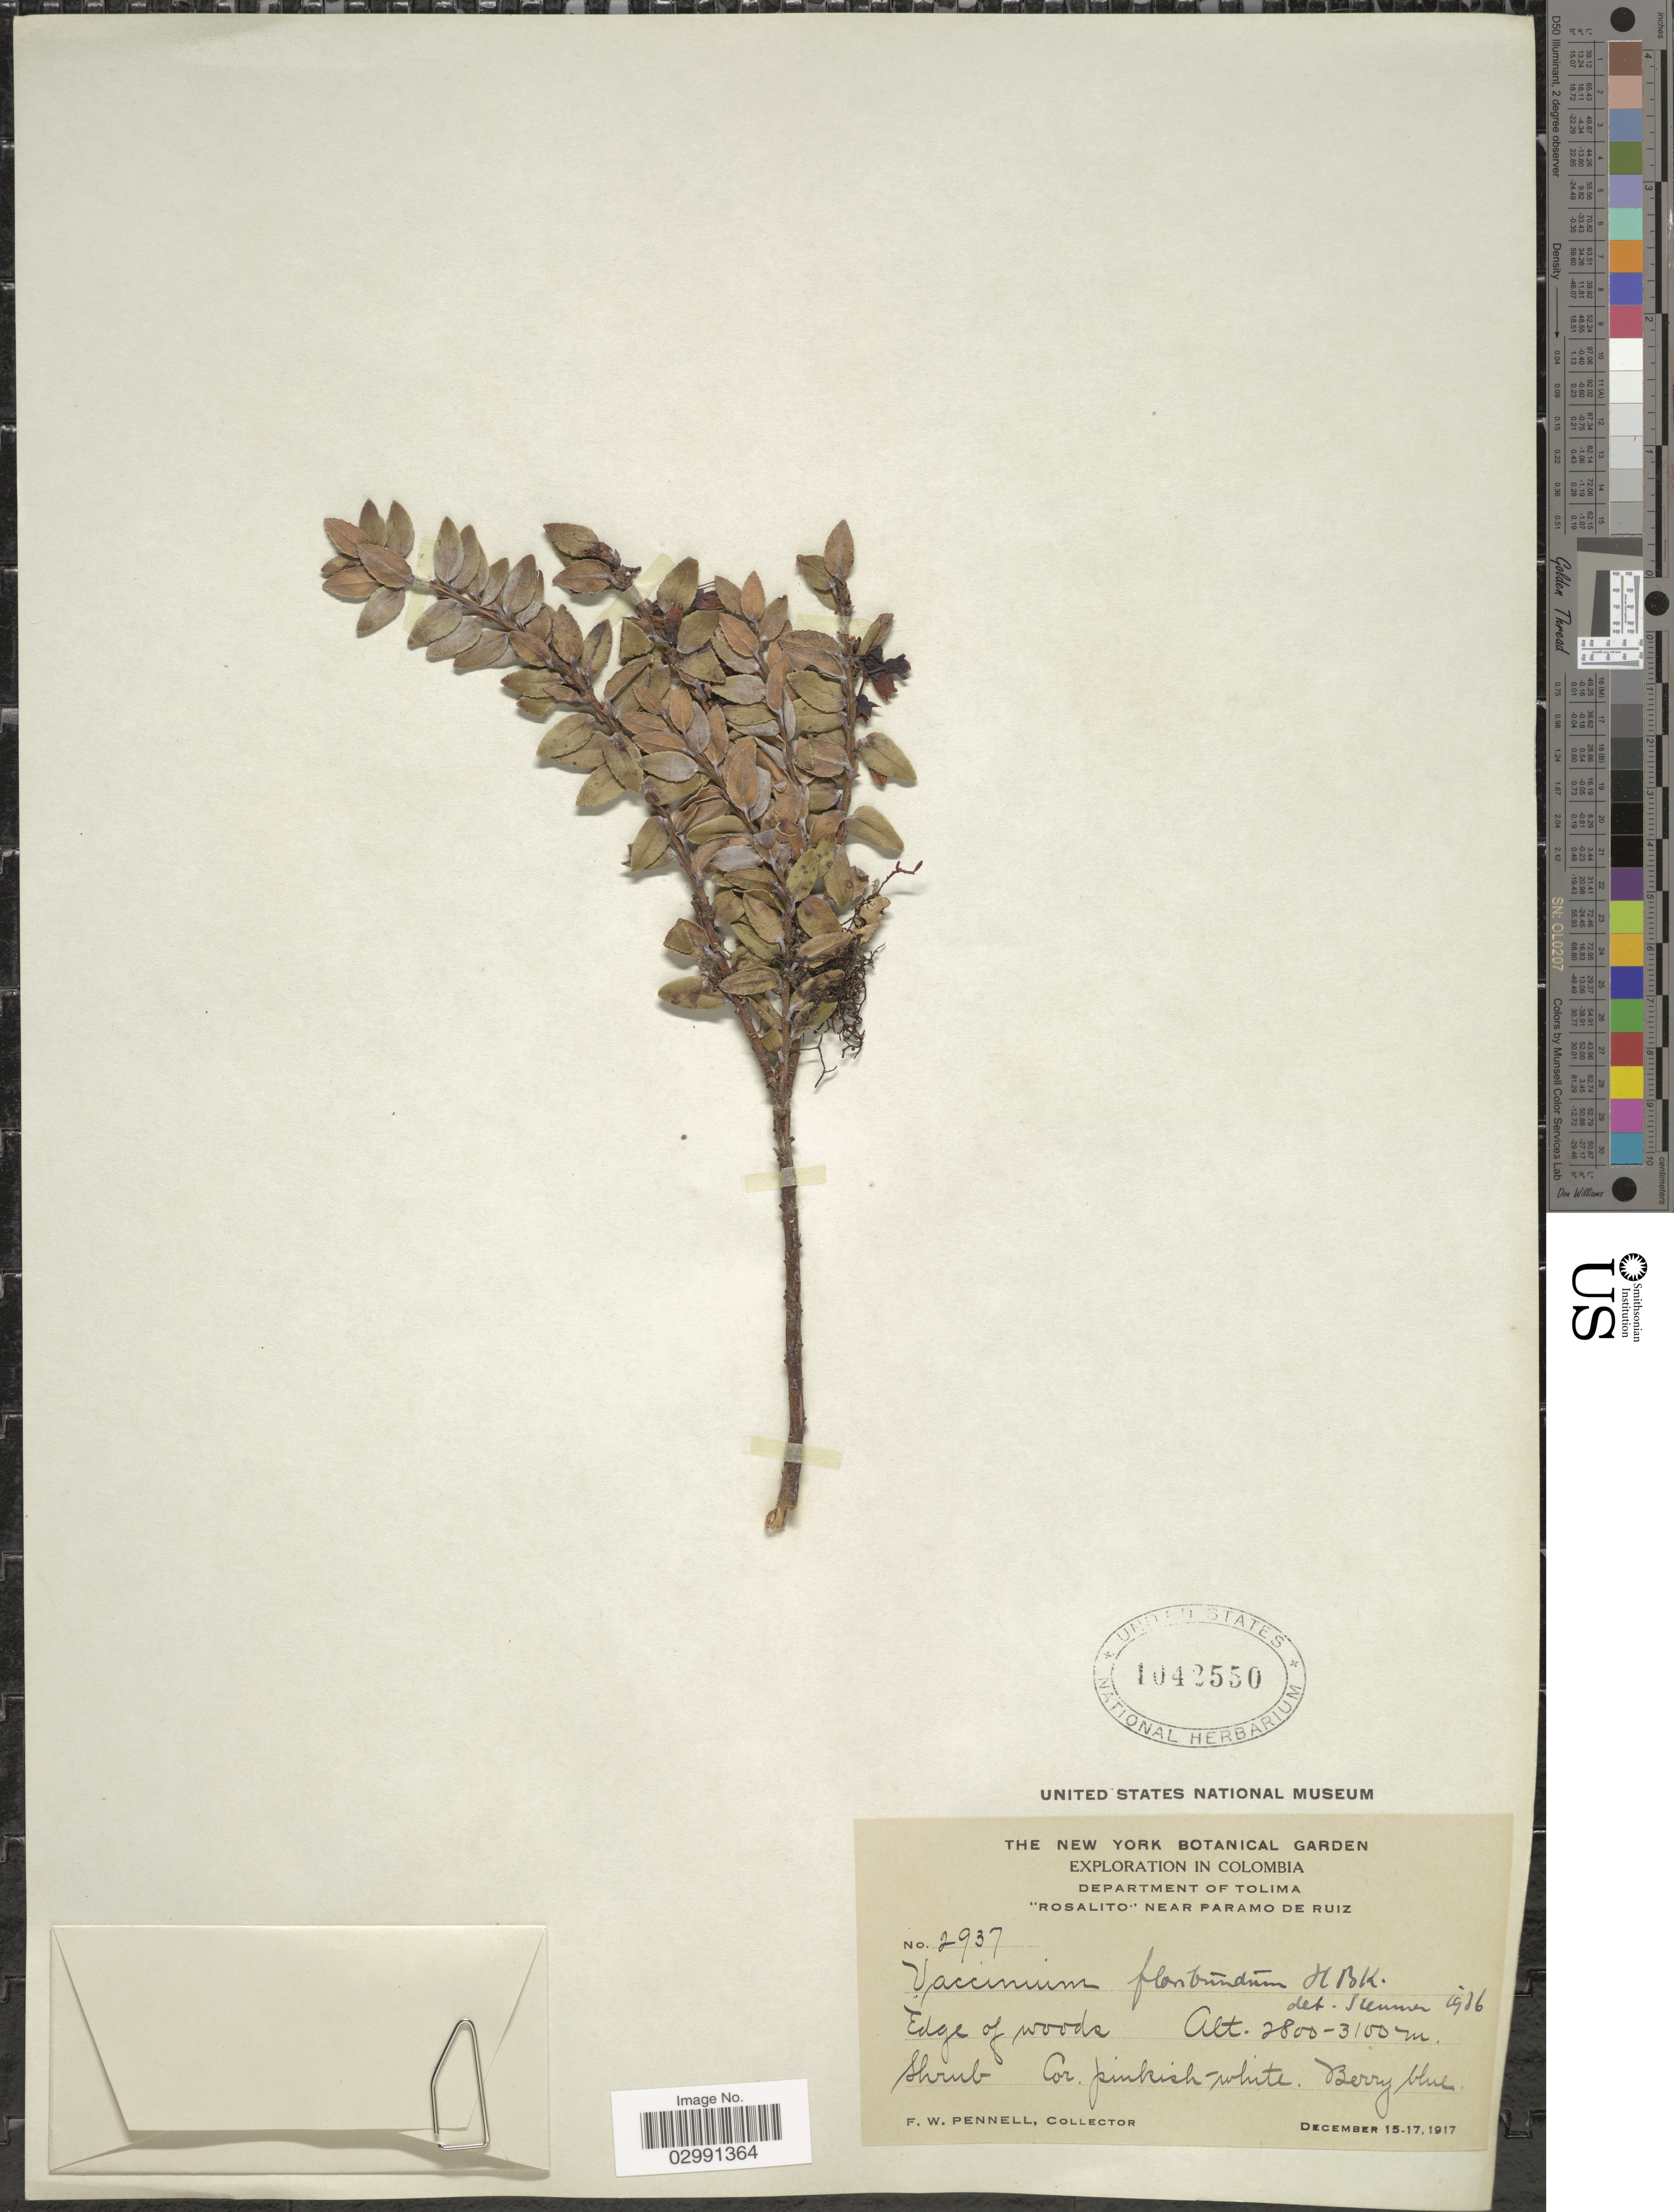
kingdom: Plantae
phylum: Tracheophyta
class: Magnoliopsida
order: Ericales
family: Ericaceae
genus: Vaccinium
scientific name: Vaccinium floribundum var. floribundum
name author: Kunth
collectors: F. W. Pennell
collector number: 2937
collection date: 1917-12-15/1917-12-17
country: Colombia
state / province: Tolima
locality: Department of Tolima "Rosalito" near Paramo de Ruiz. Edge of woods.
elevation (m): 2800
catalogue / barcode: US 1042550